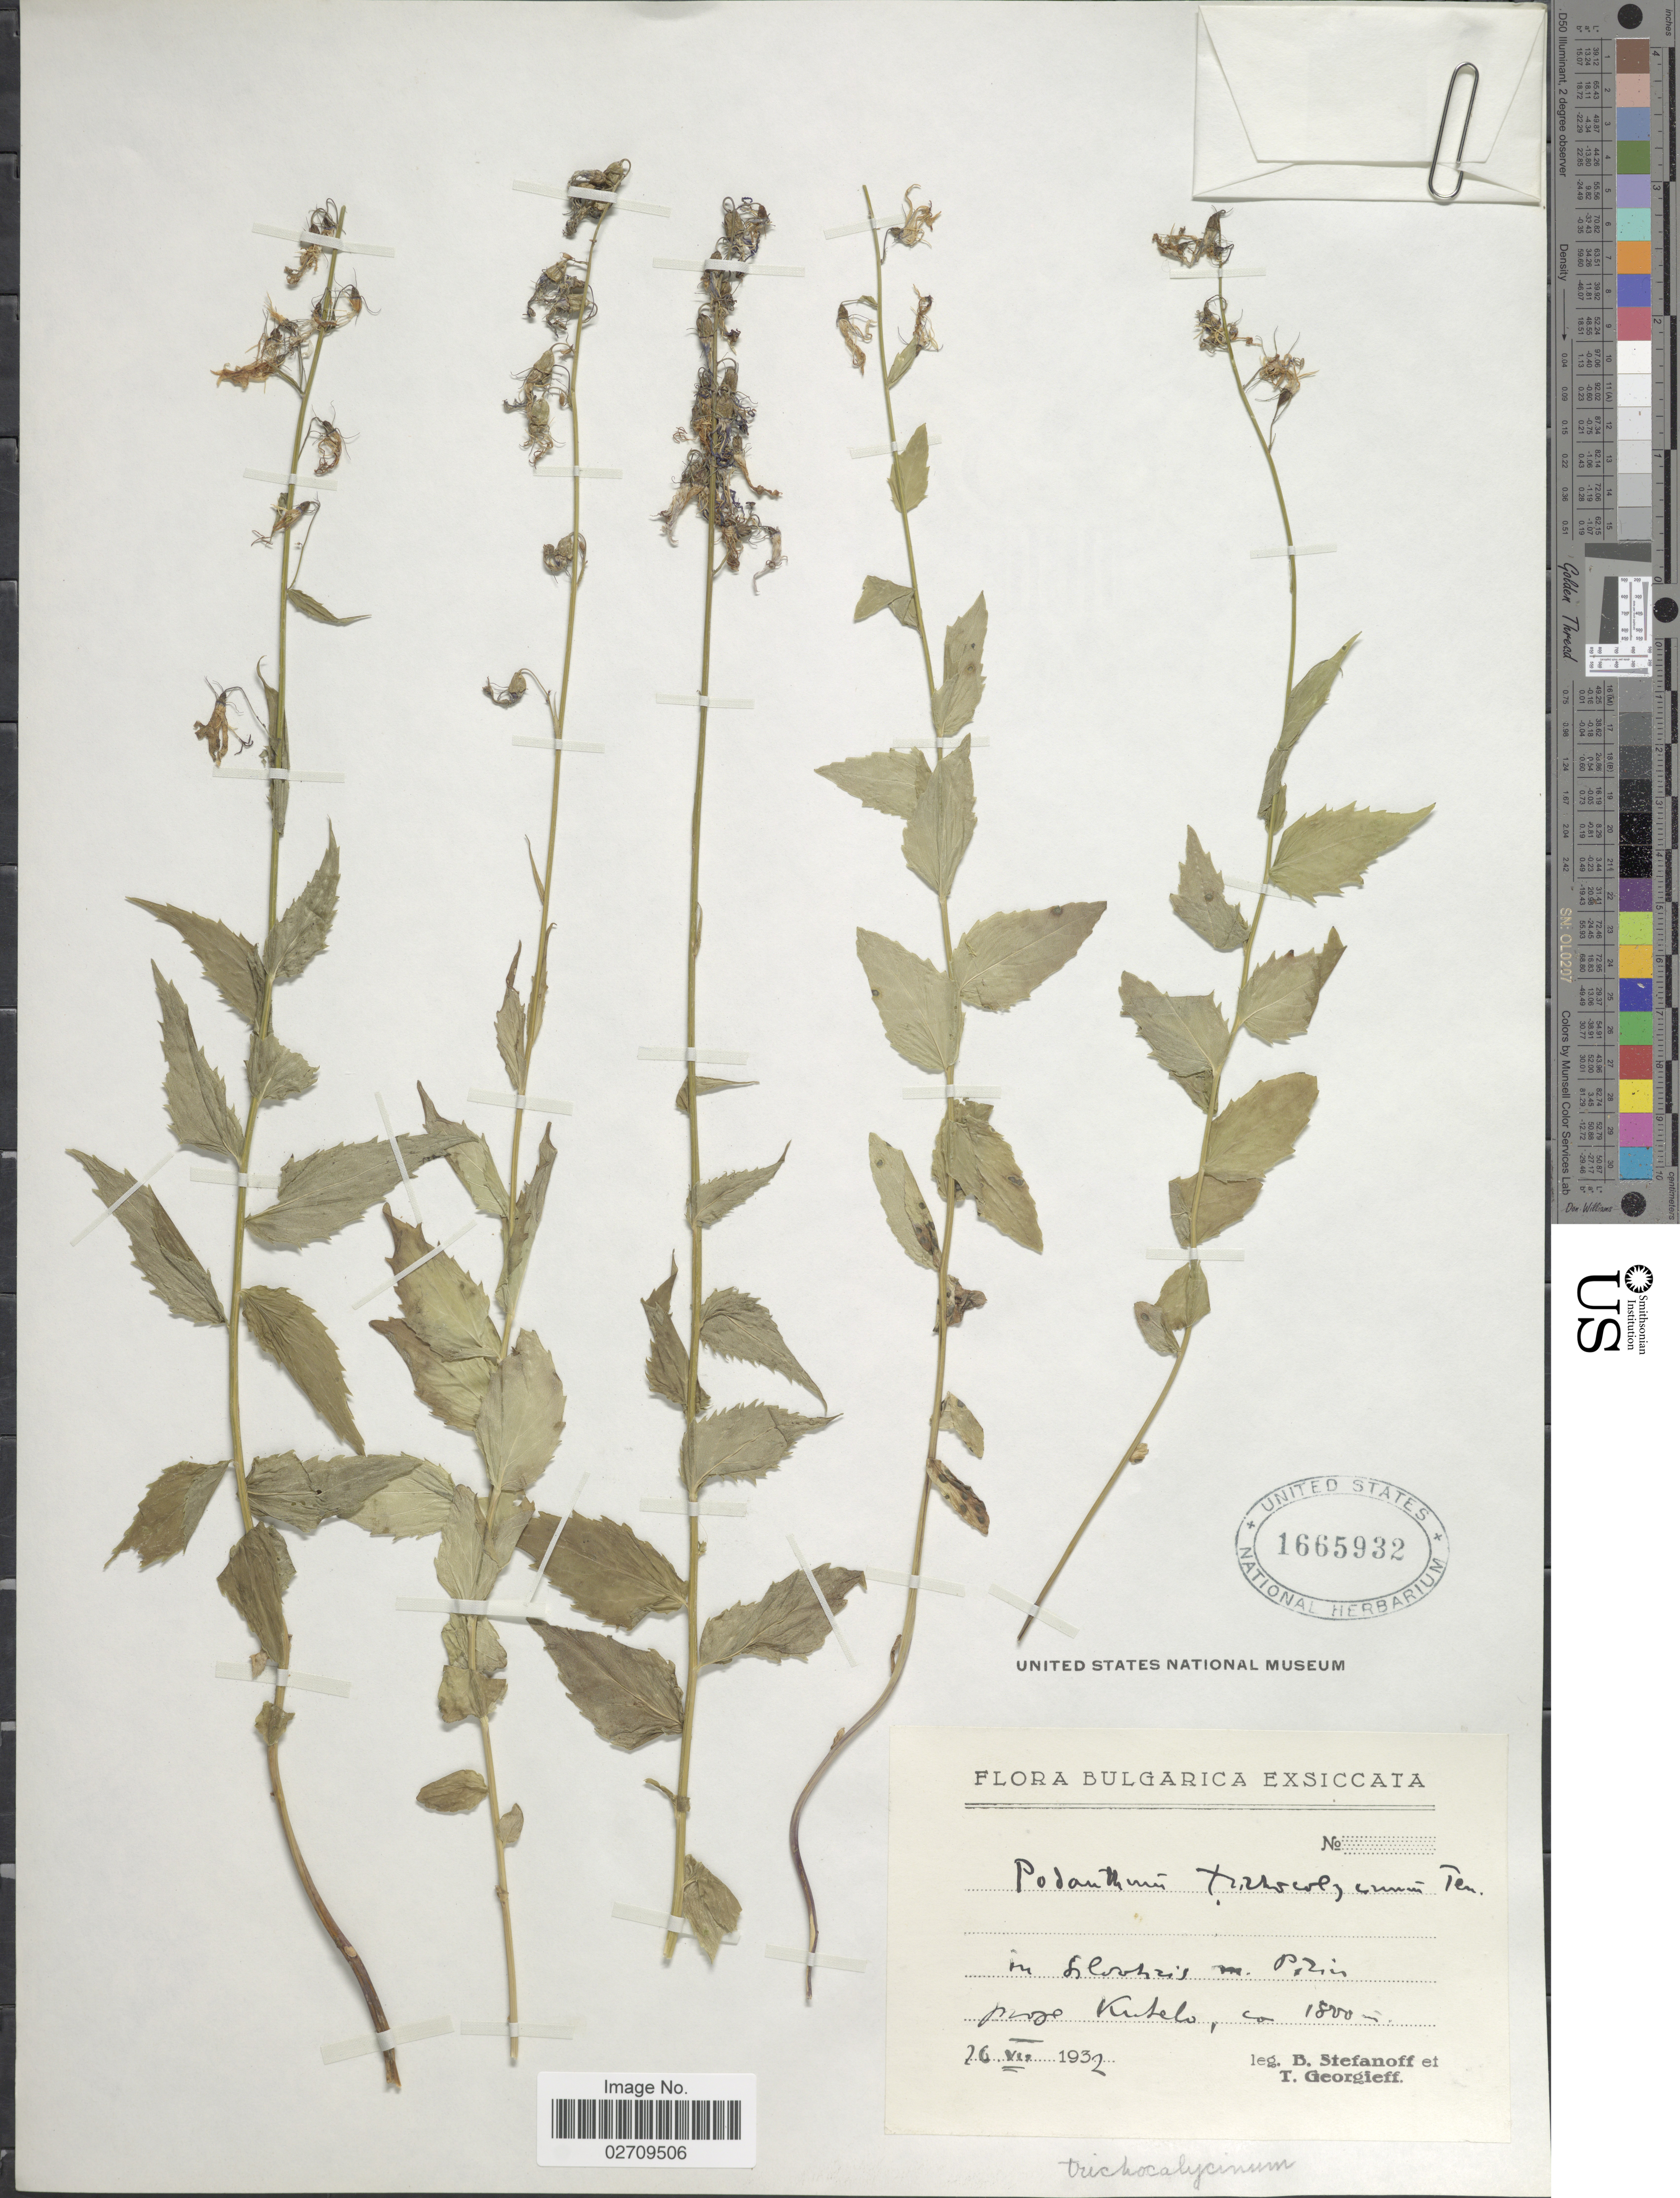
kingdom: Plantae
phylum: Tracheophyta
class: Magnoliopsida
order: Asterales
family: Campanulaceae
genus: Phyteuma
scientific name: Phyteuma trichocalycinum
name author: (Ten.) Tanfani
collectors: B. Stefanoff & T. Georgieff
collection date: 1932-07-26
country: Bulgaria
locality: M. Pirin, prope Kutelo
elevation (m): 1800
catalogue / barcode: US 1665932